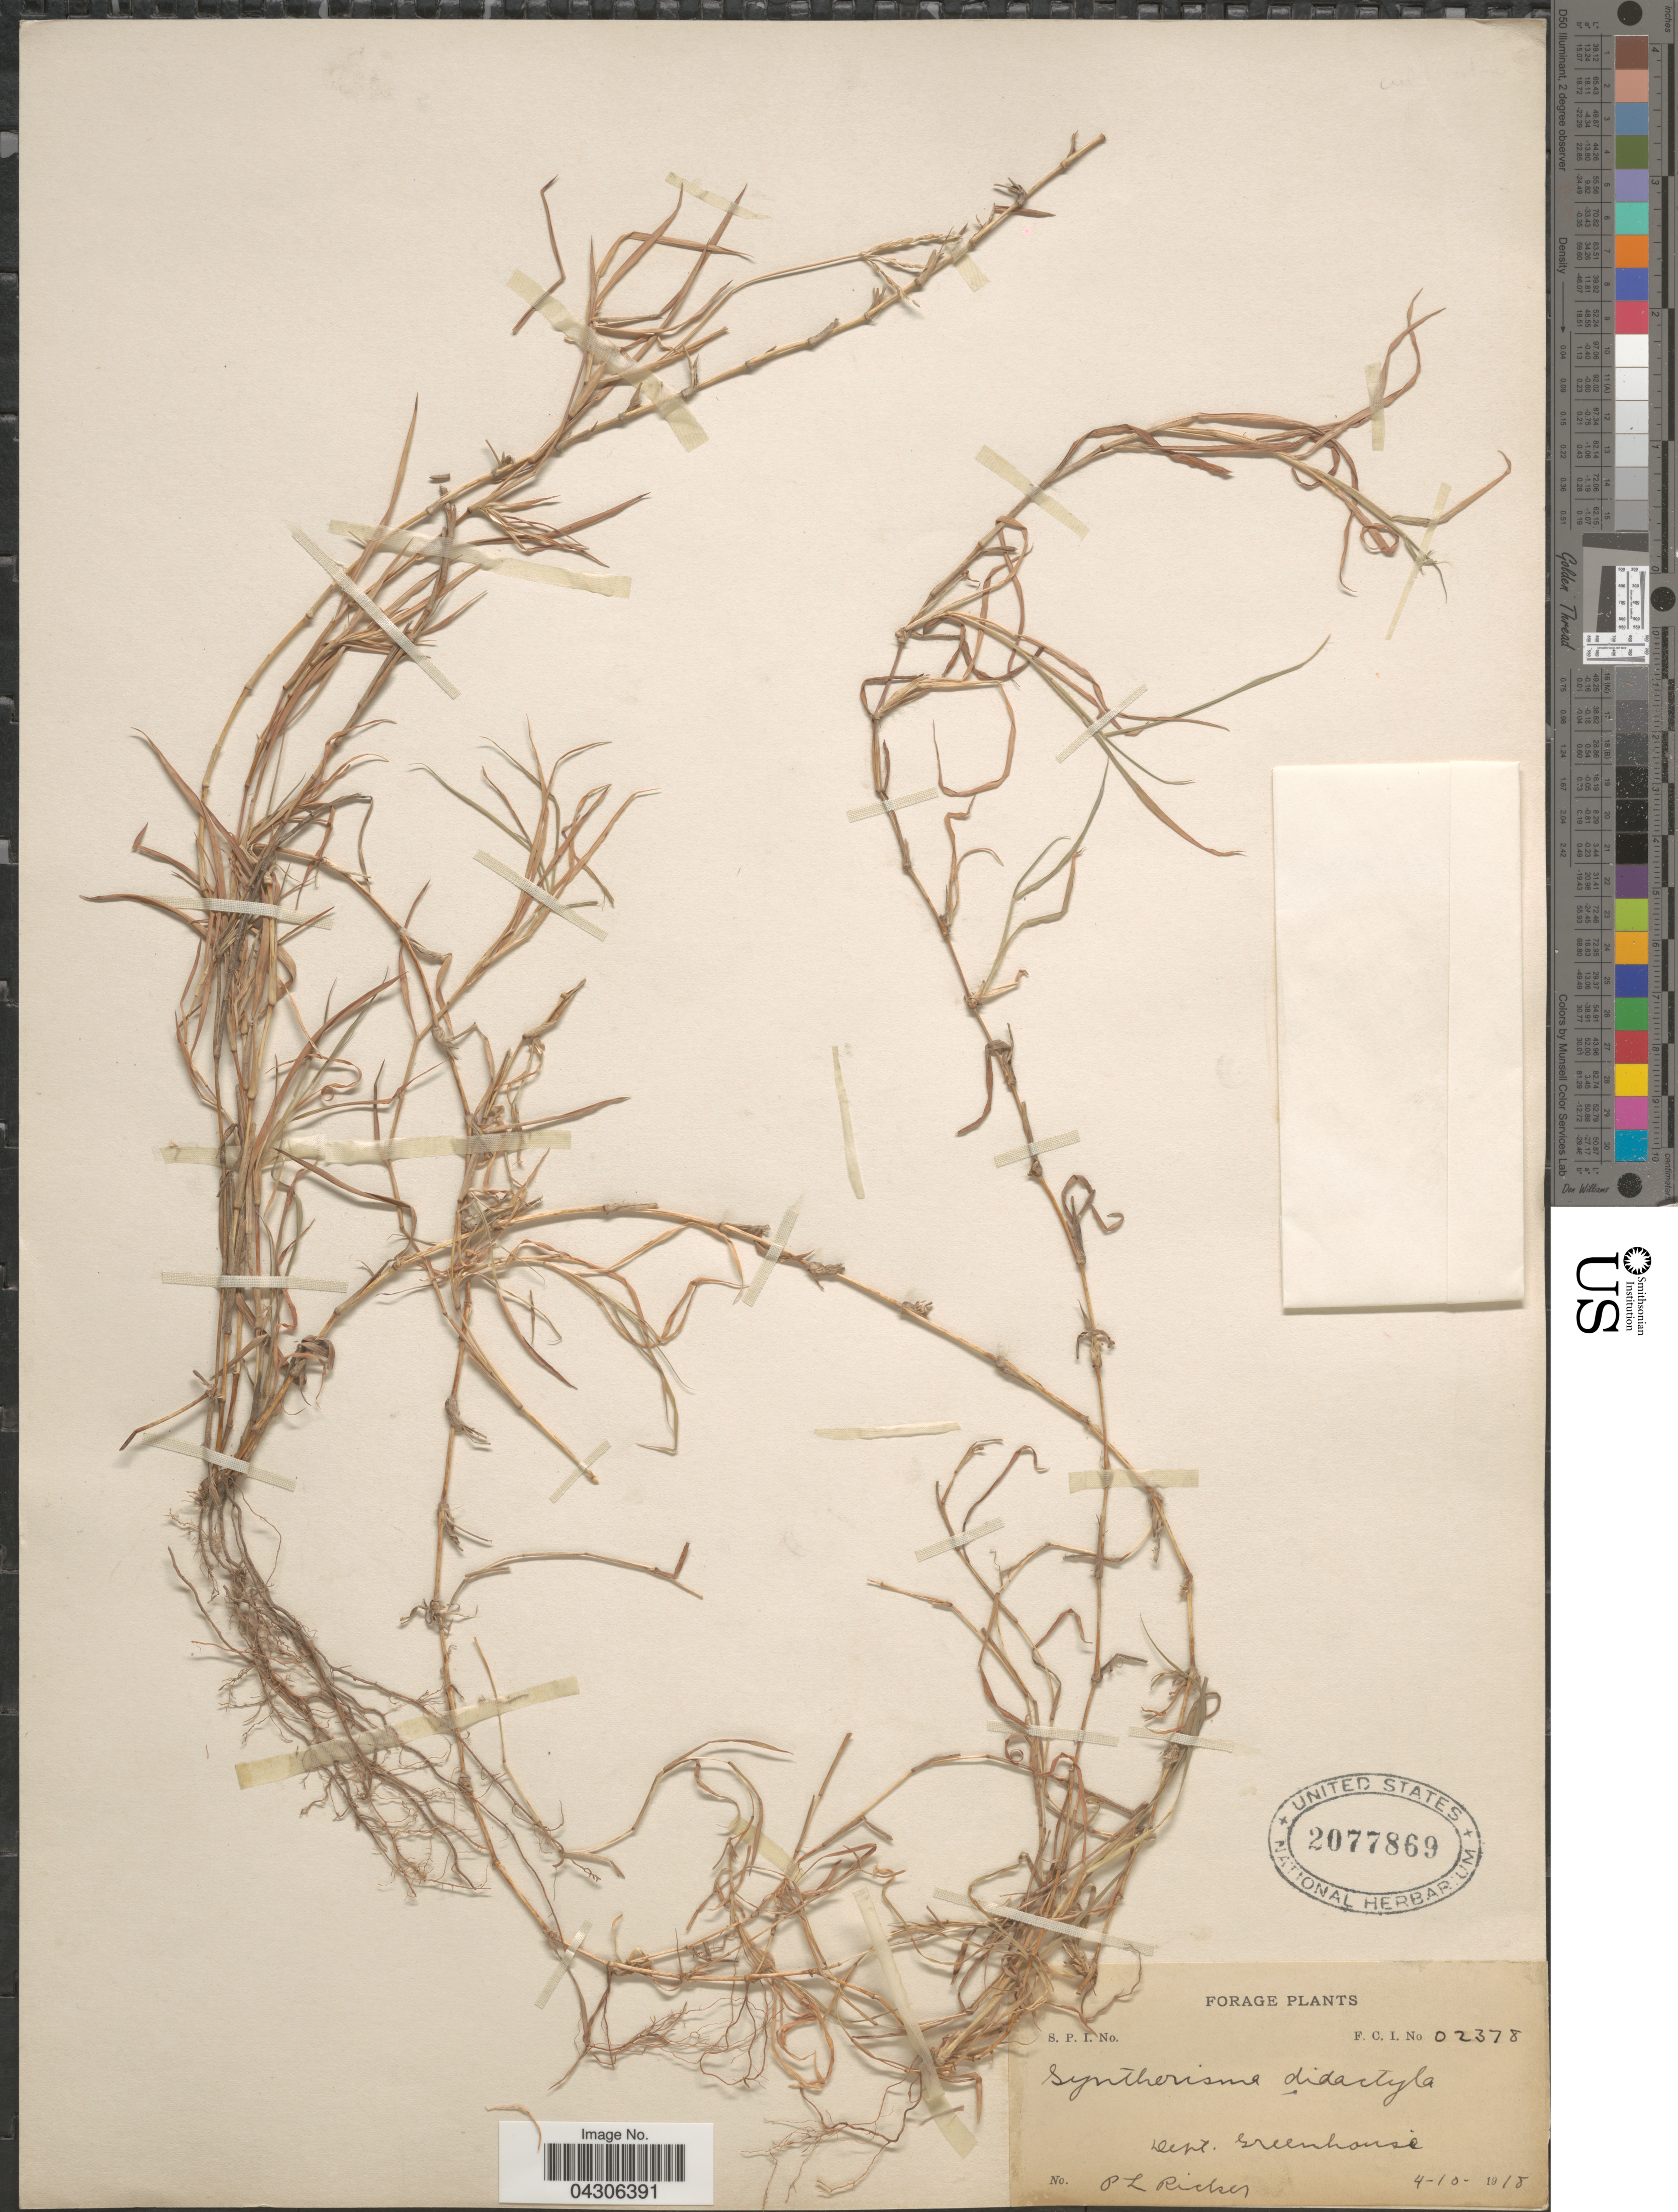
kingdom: Plantae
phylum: Tracheophyta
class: Liliopsida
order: Poales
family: Poaceae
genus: Digitaria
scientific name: Digitaria didactyla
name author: Willd.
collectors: P. Ricker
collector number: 02378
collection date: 1918-10-04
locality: Forage. Dept. Greenhouse.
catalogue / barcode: US 2077869